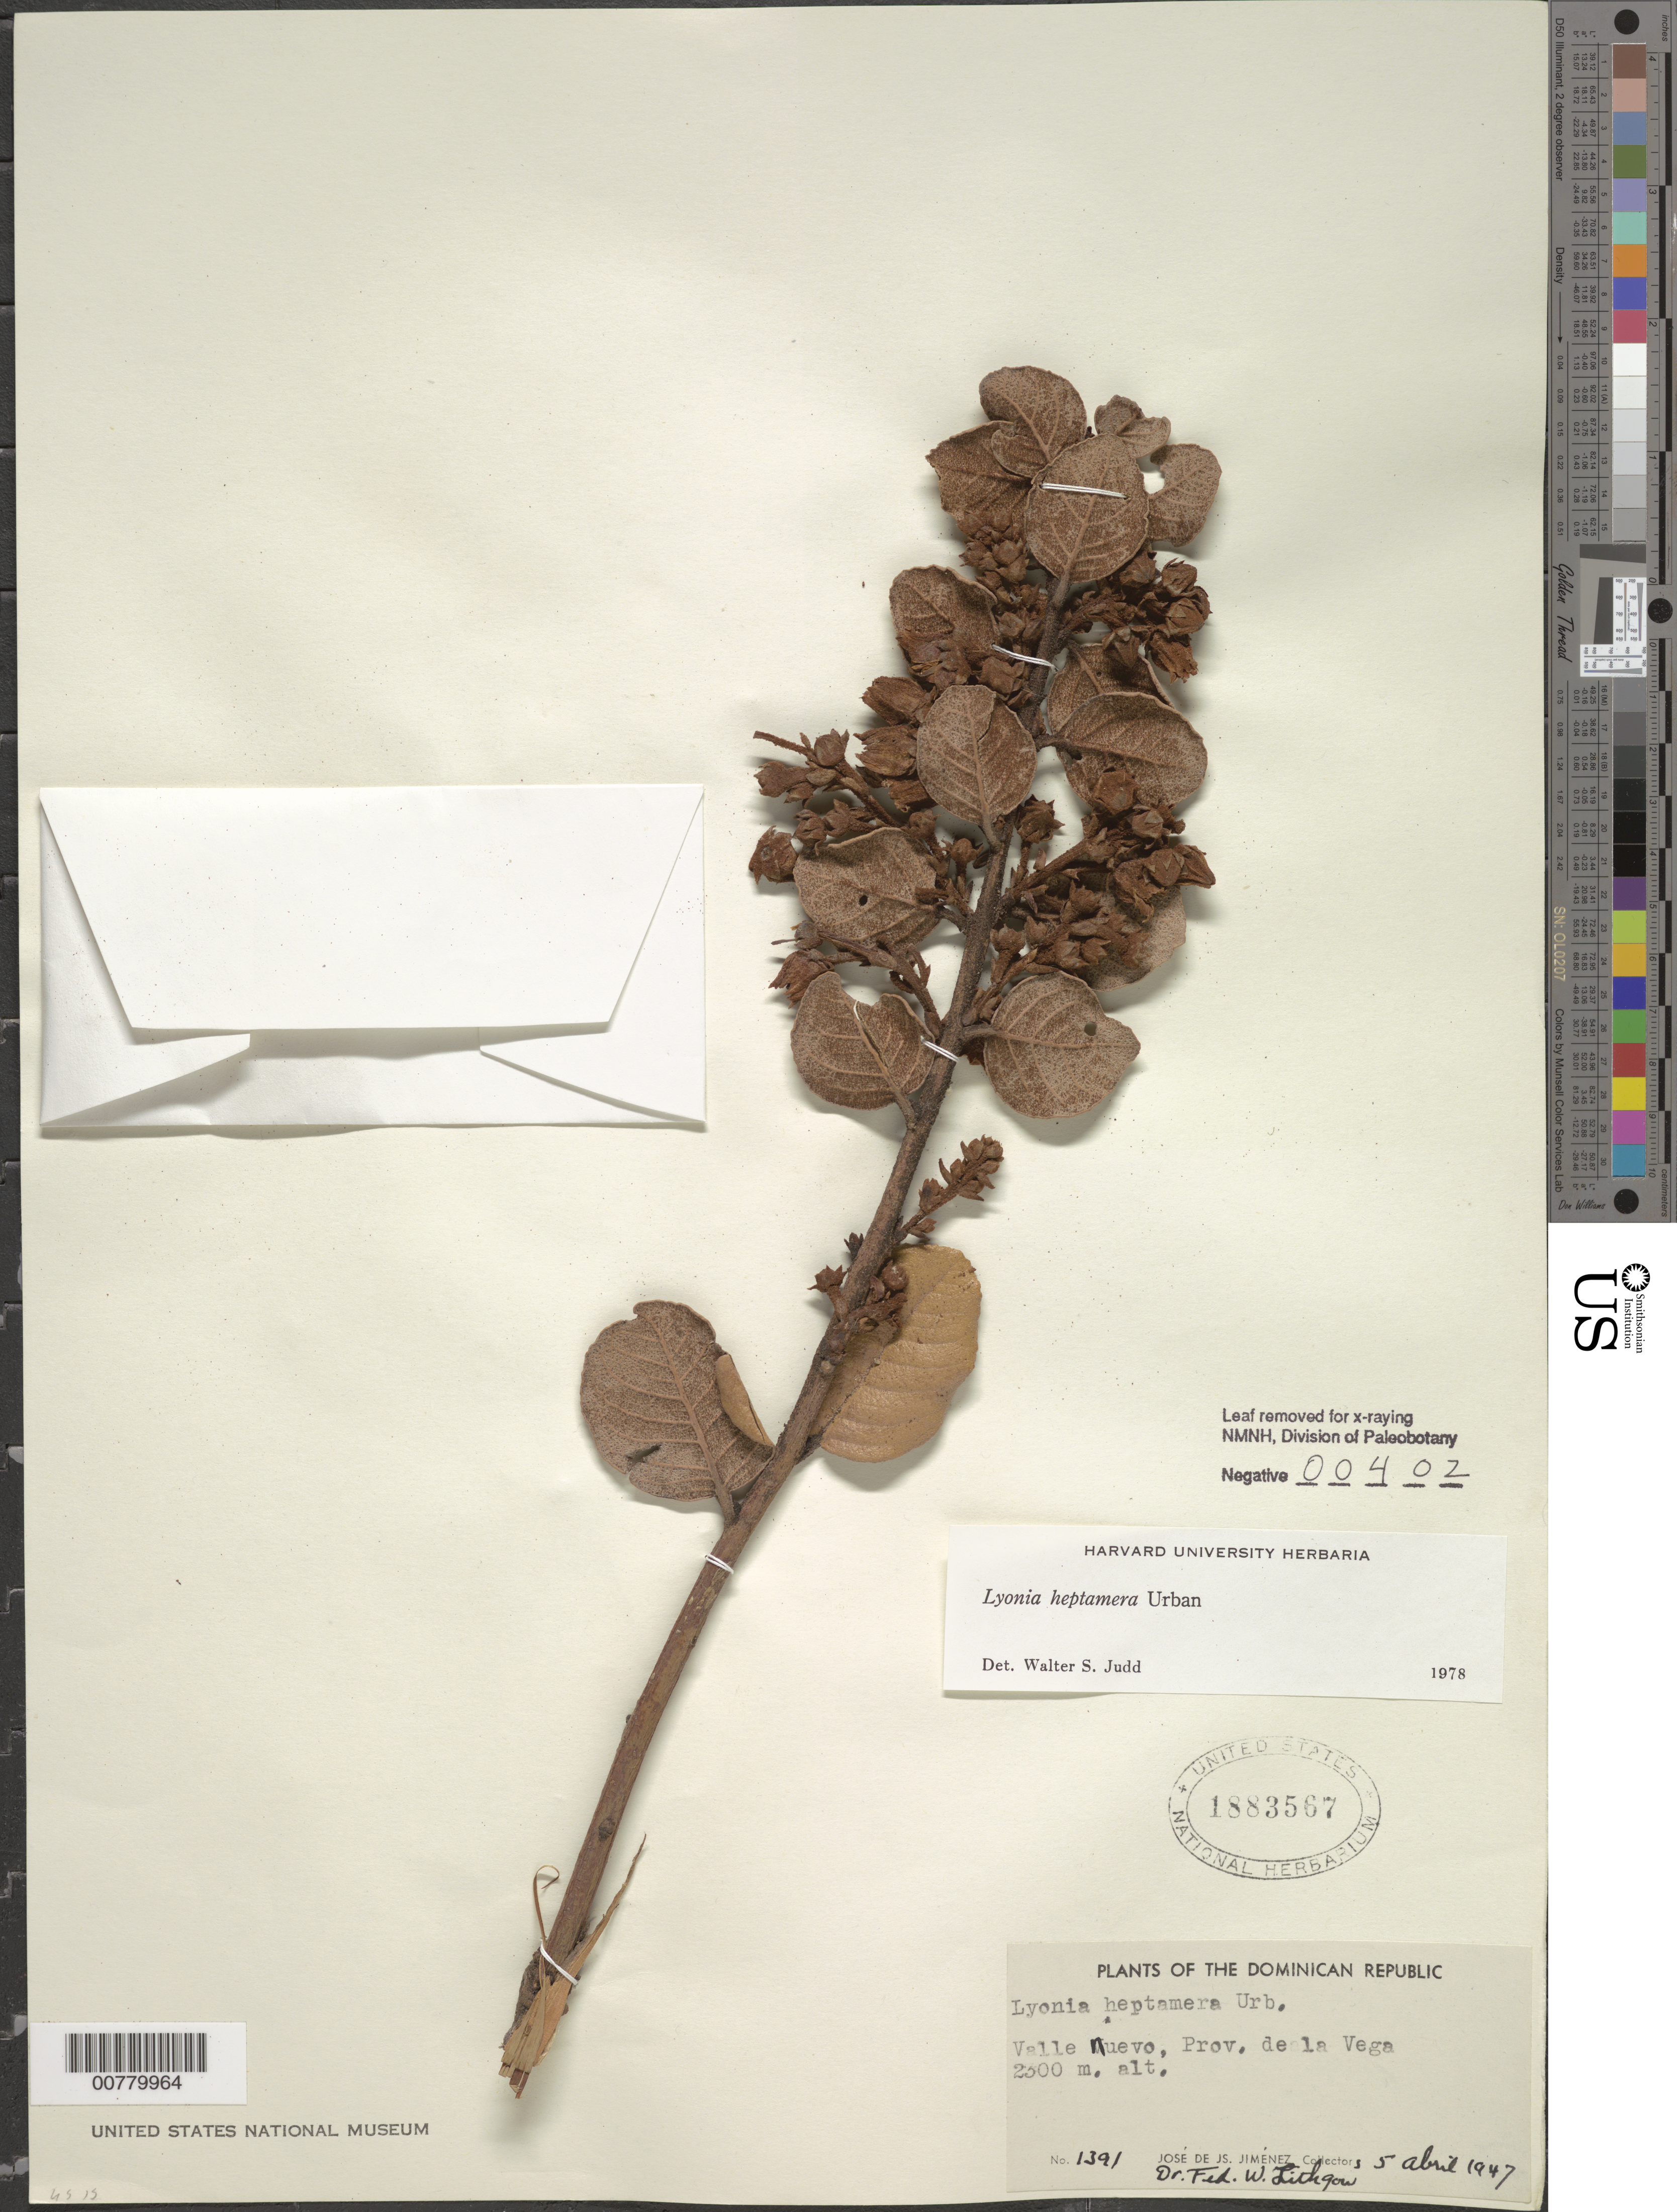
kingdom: Plantae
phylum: Tracheophyta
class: Magnoliopsida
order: Ericales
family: Ericaceae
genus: Lyonia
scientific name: Lyonia heptamera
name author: Urb.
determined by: Judd, Walter S.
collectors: J. J. Jiménez & F. Lithgow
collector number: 1391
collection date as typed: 05 Apr 1947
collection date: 1947-04-05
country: Dominican Republic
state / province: La Vega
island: Hispaniola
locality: Valle Nuevo.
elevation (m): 2300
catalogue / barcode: US 1883567